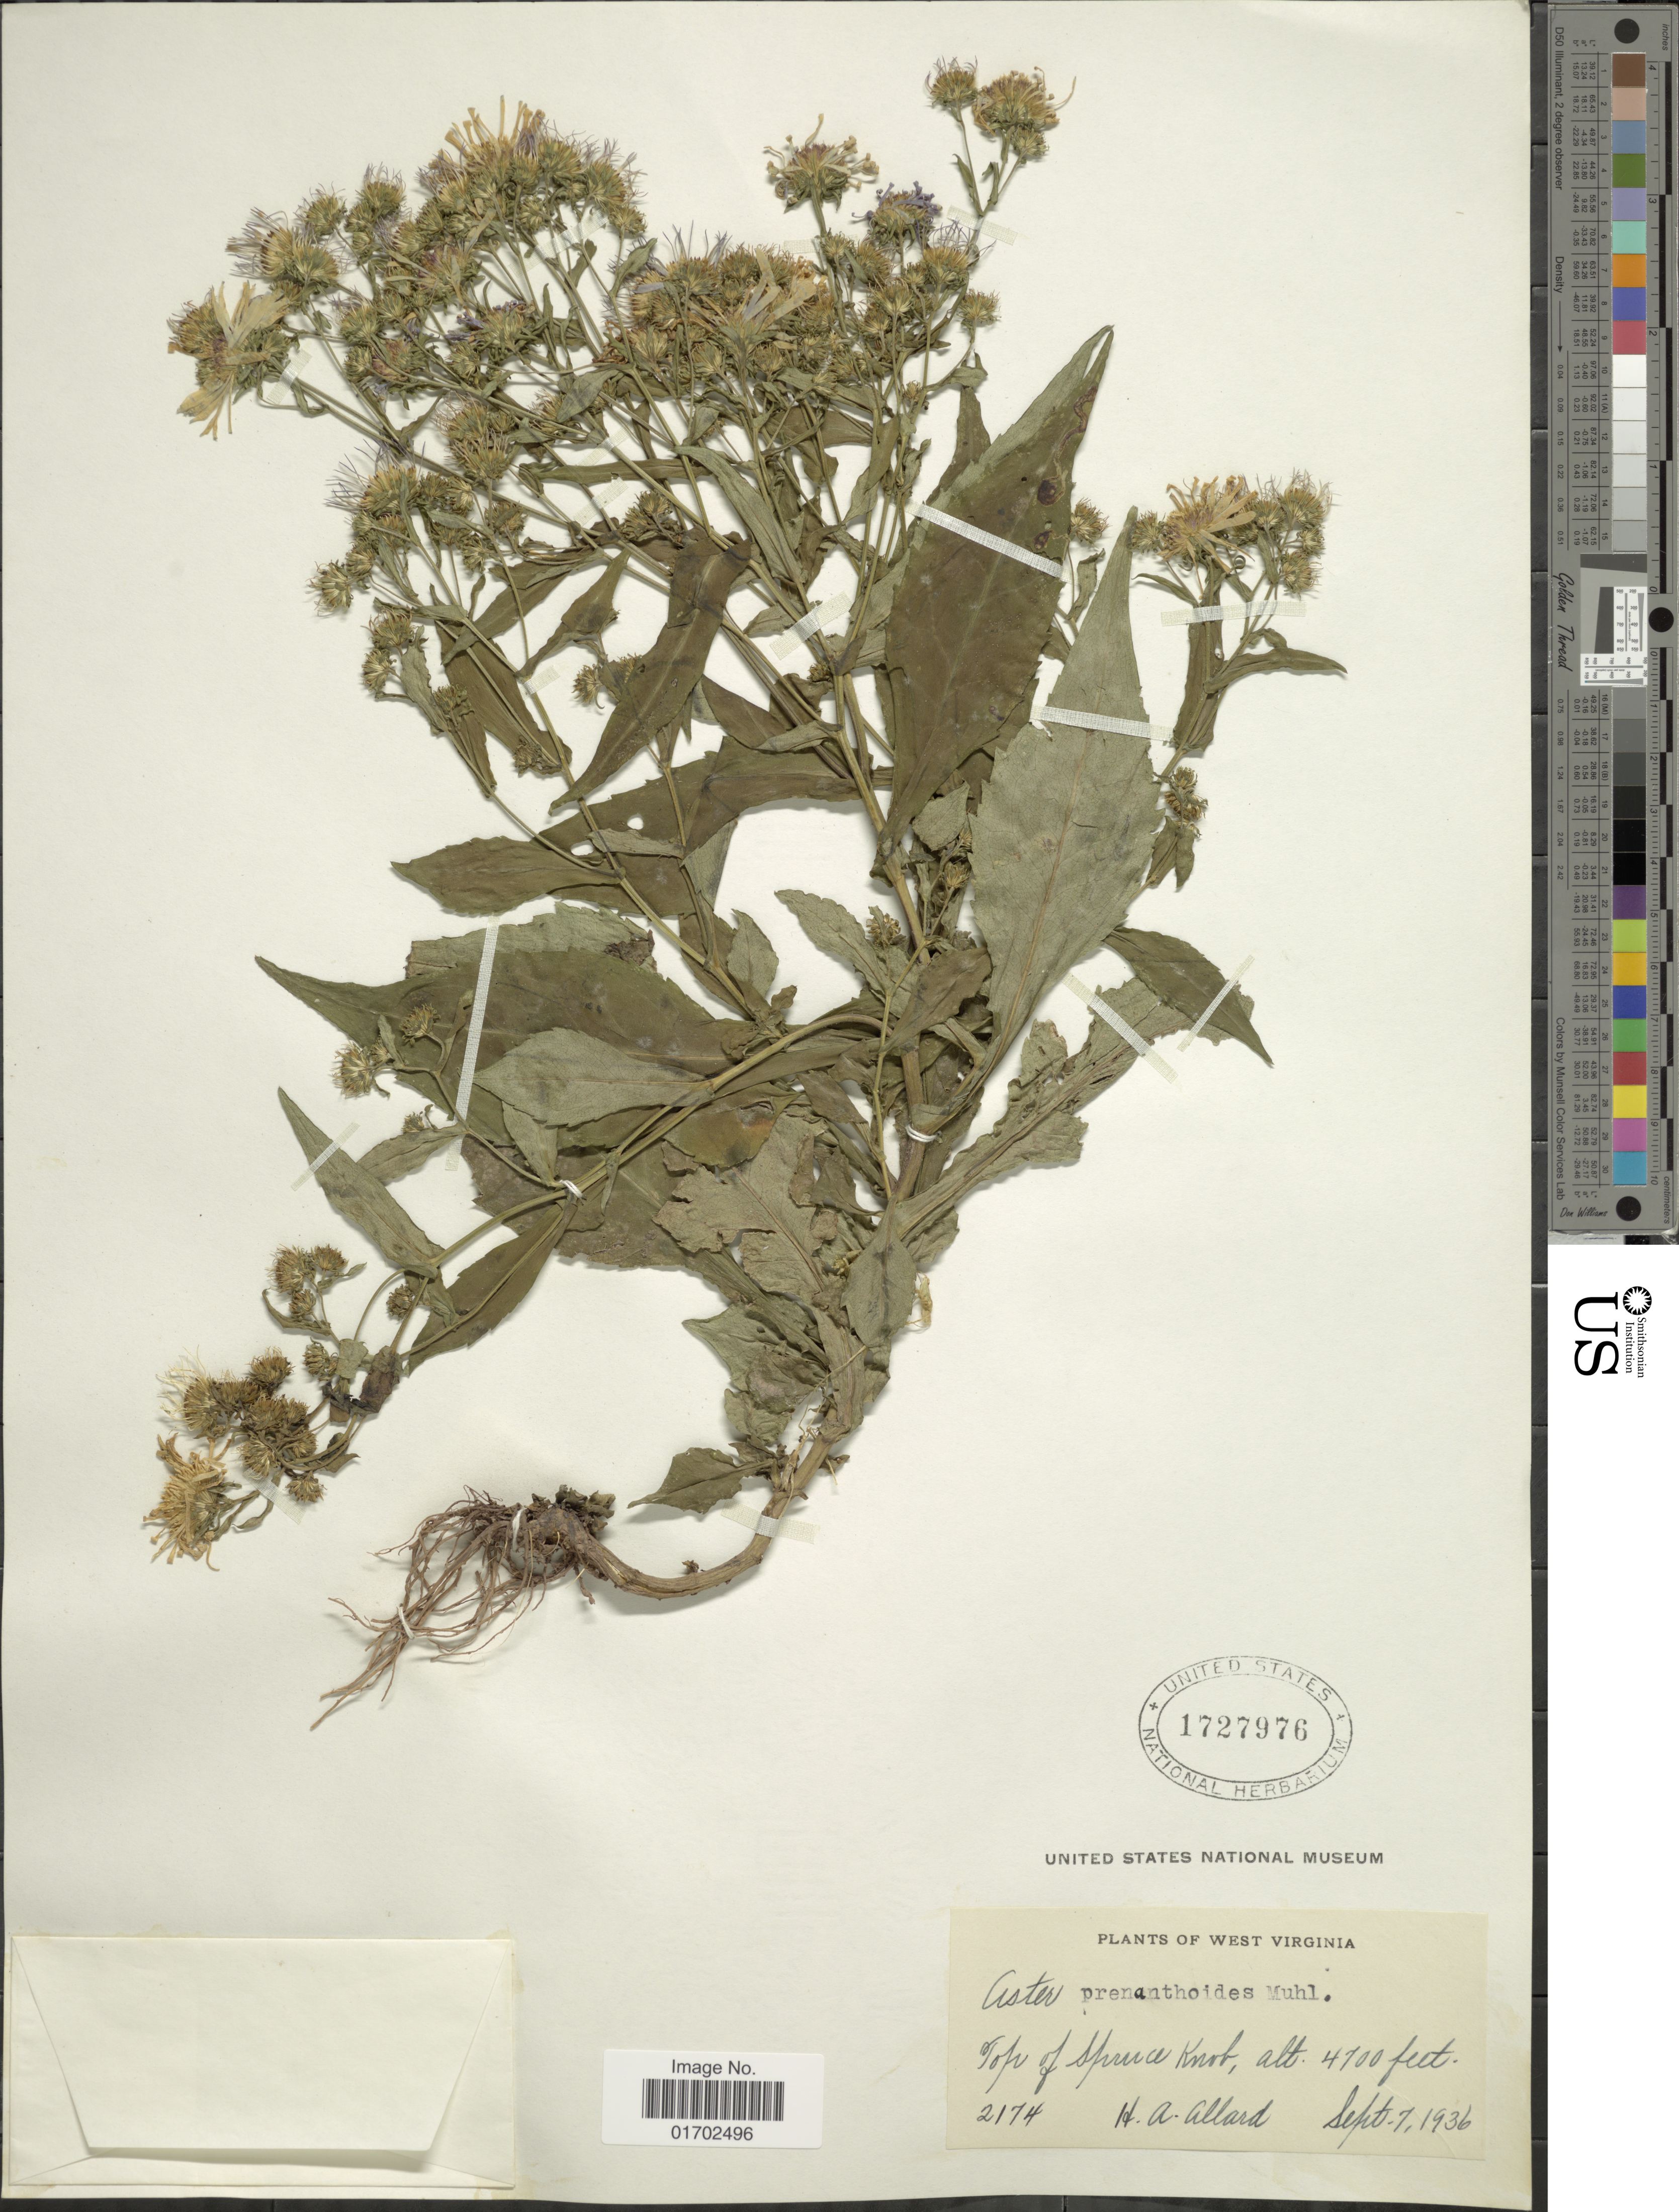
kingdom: Plantae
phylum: Tracheophyta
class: Magnoliopsida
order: Asterales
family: Asteraceae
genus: Symphyotrichum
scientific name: Symphyotrichum prenanthoides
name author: (Muhl. ex Willd.) G.L. Nesom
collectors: H. A. Allard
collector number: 2174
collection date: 1936-09-07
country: United States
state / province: West Virginia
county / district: Preston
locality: Top of Spruce Knob.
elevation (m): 1433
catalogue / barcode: US 1727976